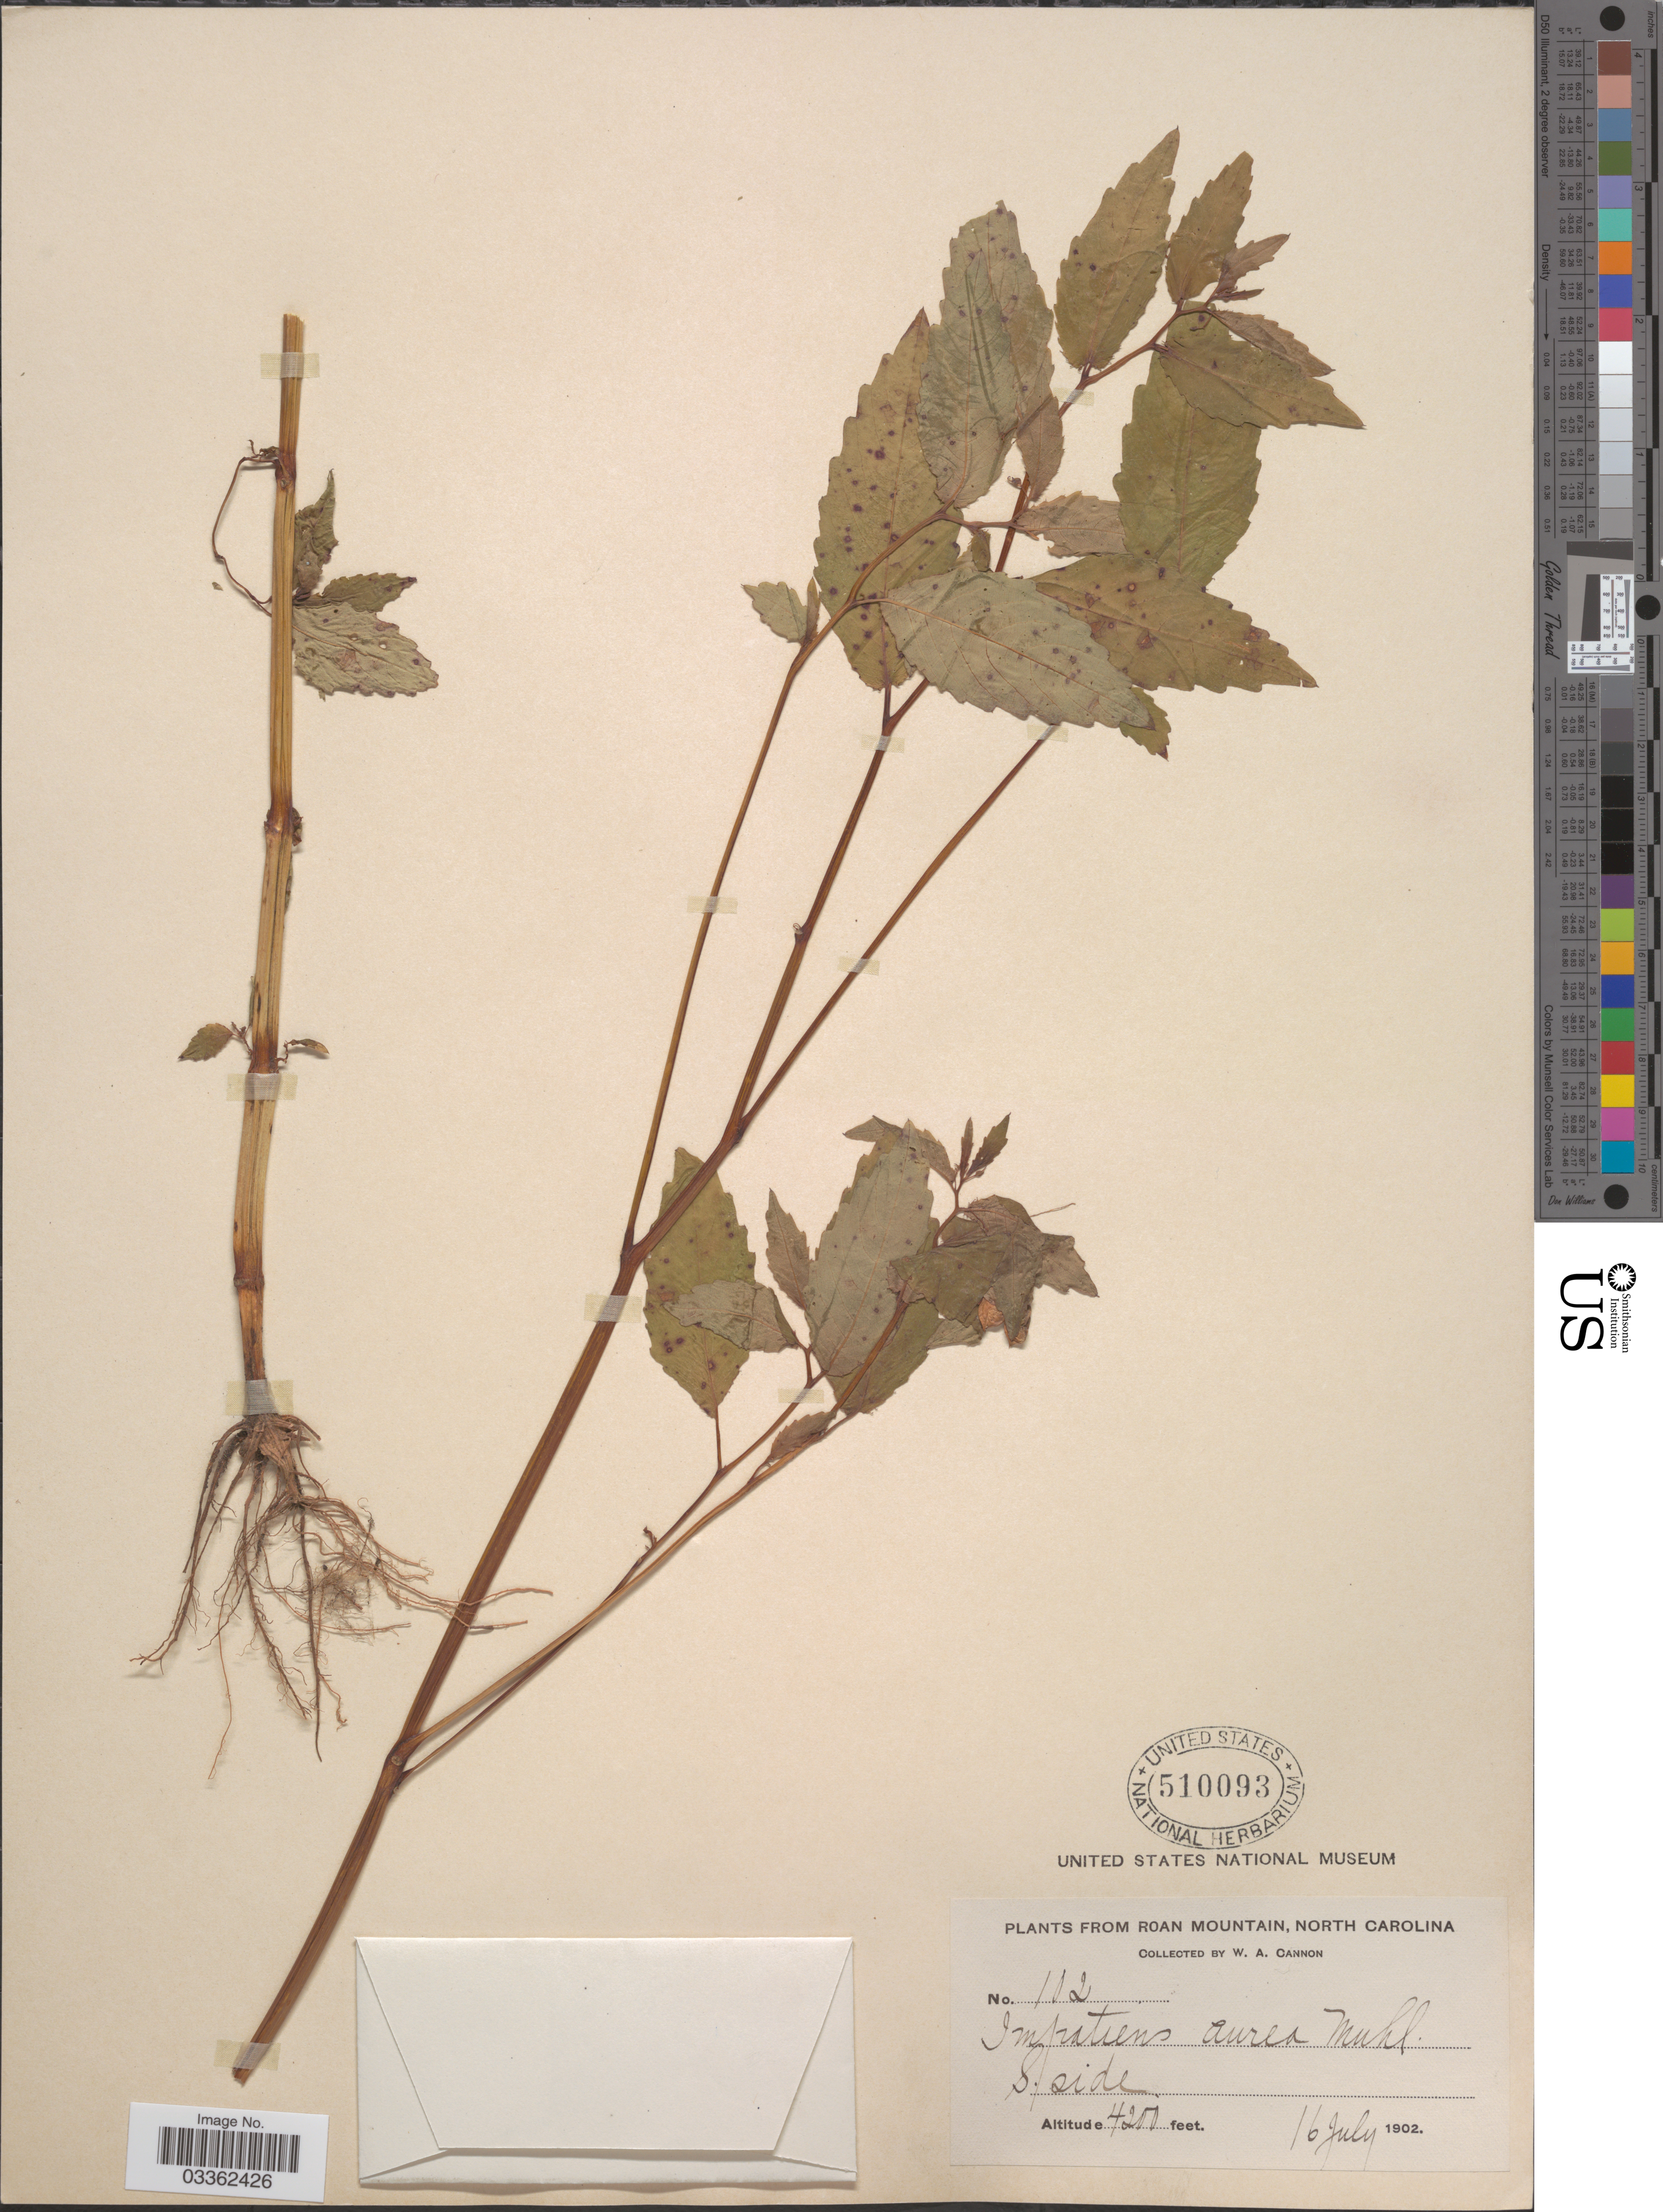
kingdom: Plantae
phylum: Tracheophyta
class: Magnoliopsida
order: Ericales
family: Balsaminaceae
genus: Impatiens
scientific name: Impatiens pallida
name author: Nutt.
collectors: W. Cannon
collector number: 102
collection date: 1902-07-16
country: United States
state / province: North Carolina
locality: Roan Mountain. S. side.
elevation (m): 1280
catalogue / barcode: US 510093